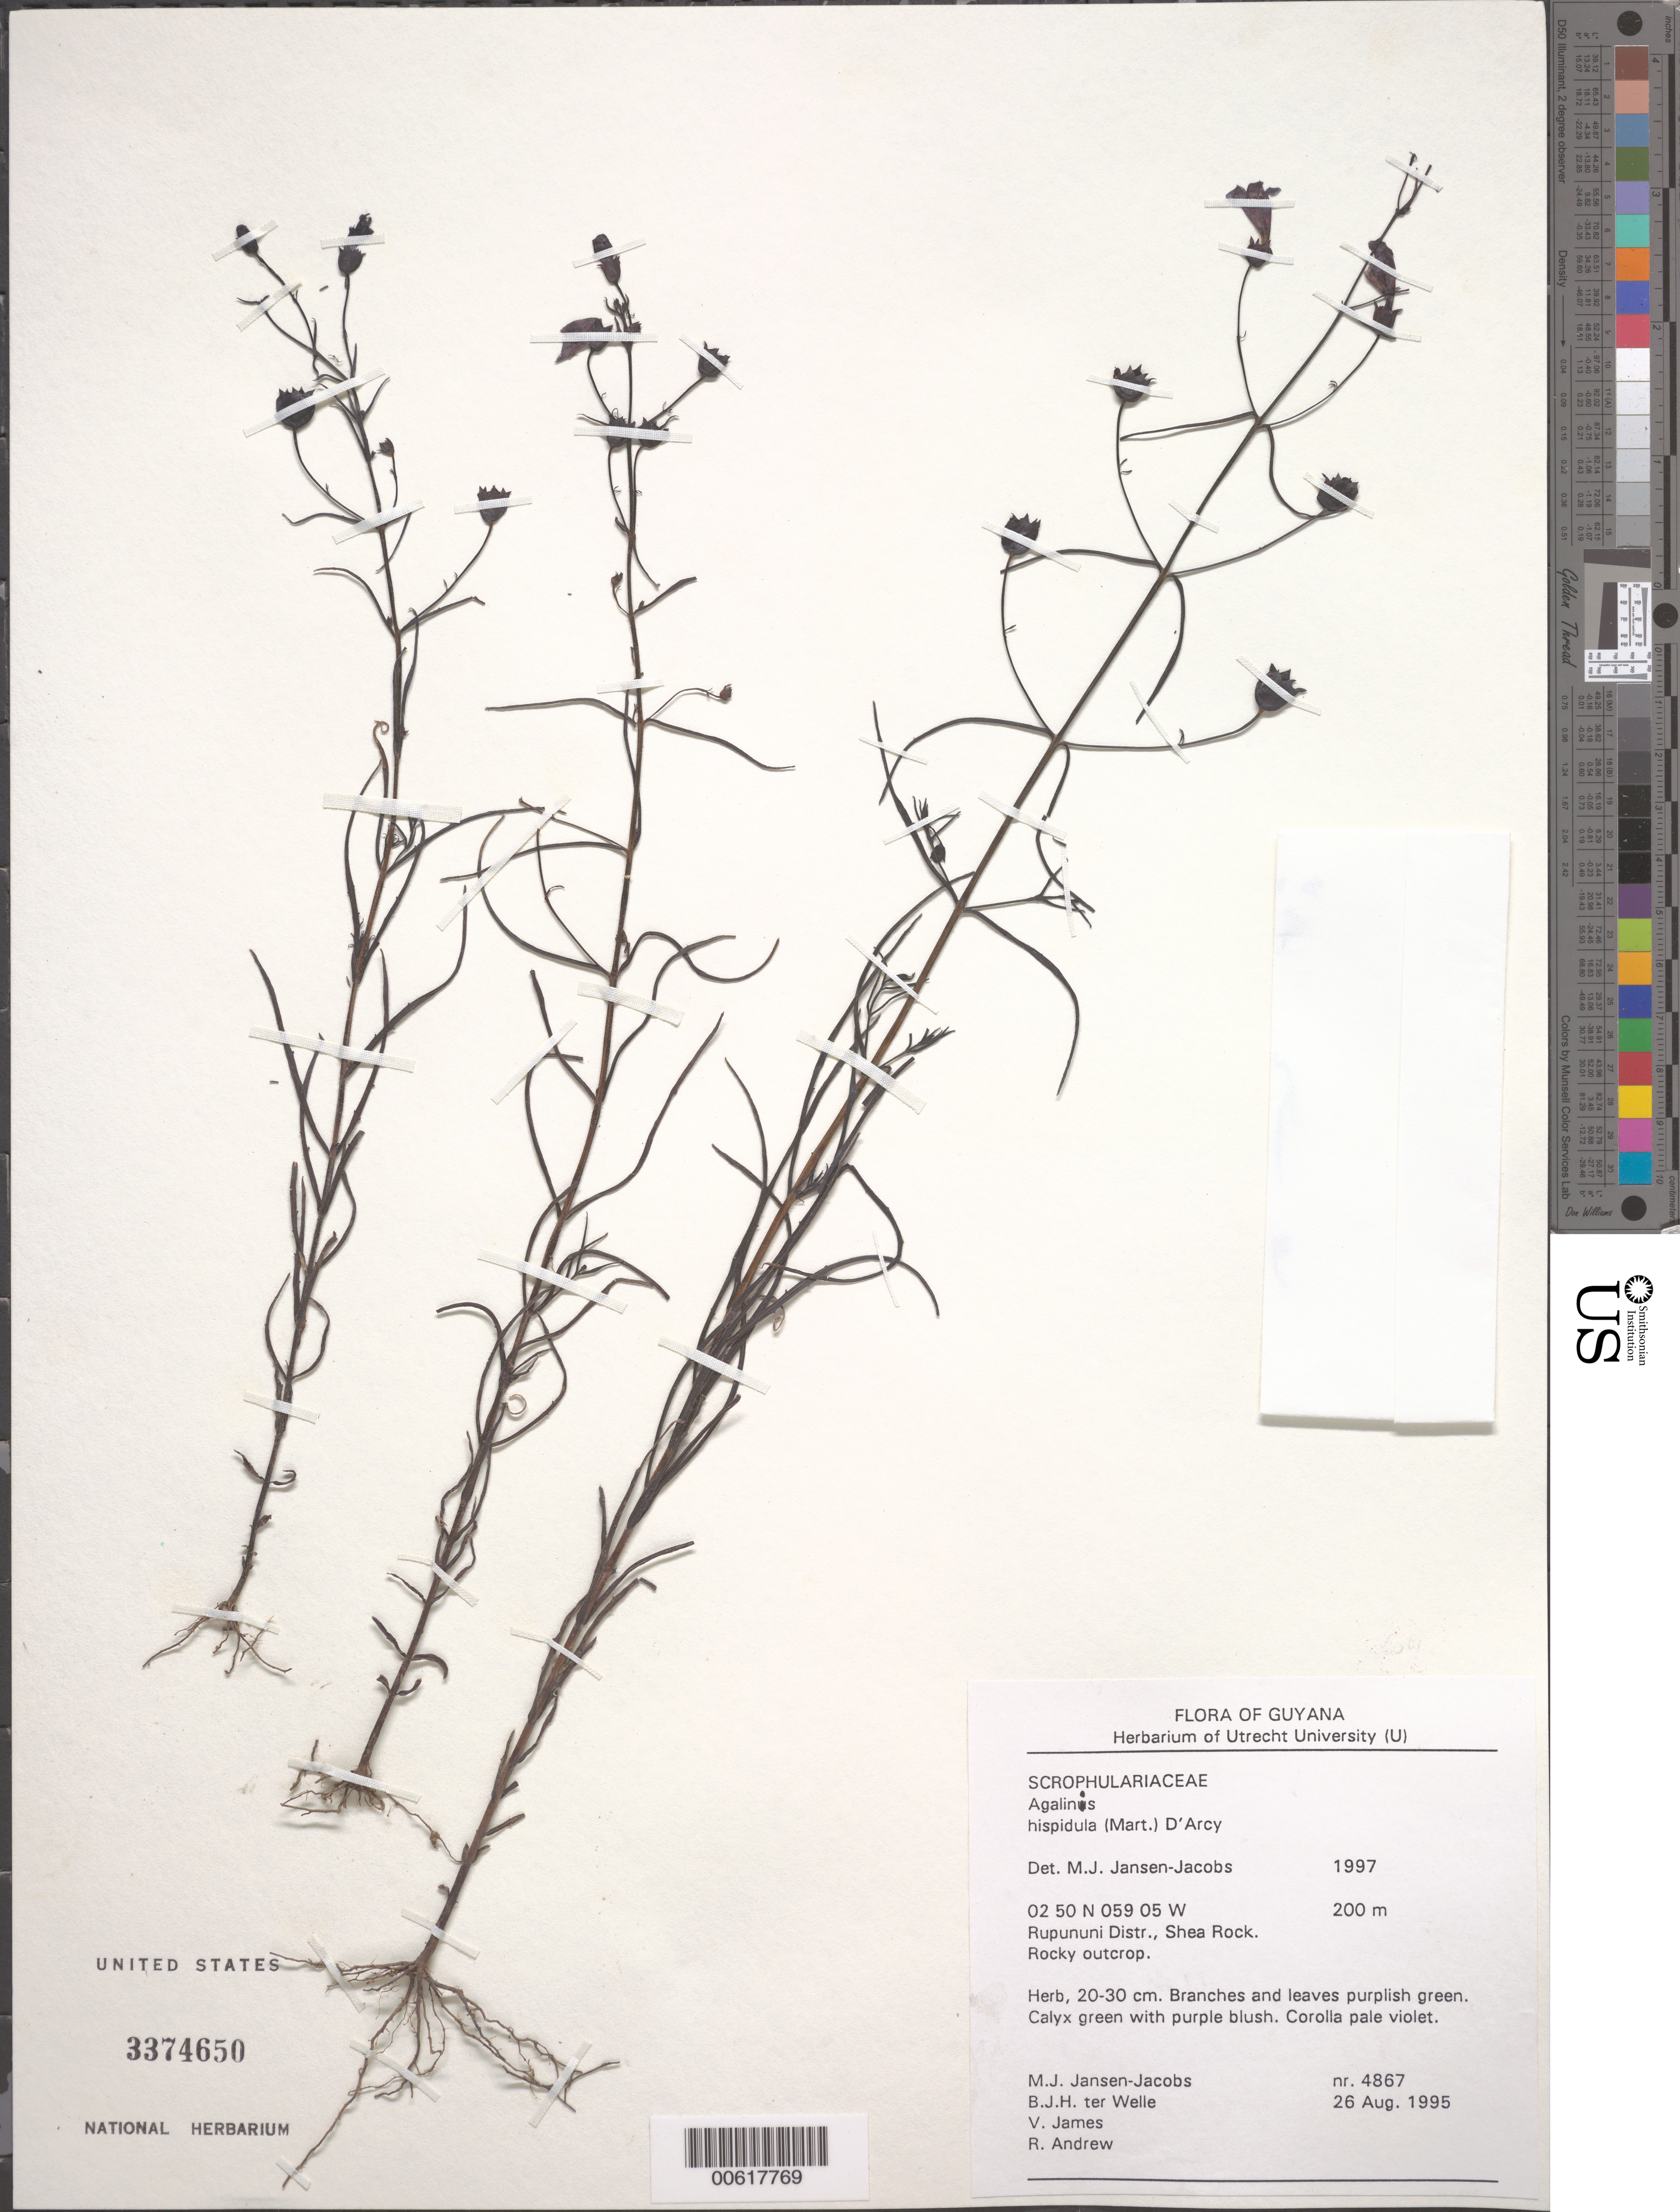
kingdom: Plantae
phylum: Tracheophyta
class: Magnoliopsida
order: Lamiales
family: Orobanchaceae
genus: Agalinis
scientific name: Agalinis hispidula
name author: (Mart.) D'Arcy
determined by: Jansen-Jacobs, M. J., (U), Nationaal Herbarium Nederland, Utrecht University branch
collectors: M. J. Jansen-Jacobs, B. Welle, V. James & R. Andrew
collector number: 4867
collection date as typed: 26-Aug-95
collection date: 1995-08-26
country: Guyana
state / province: U. Takutu-U. Essequibo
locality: Shea Rock, Rupununi Dist.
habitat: Rocky outcrop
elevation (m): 200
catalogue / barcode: US 3374650